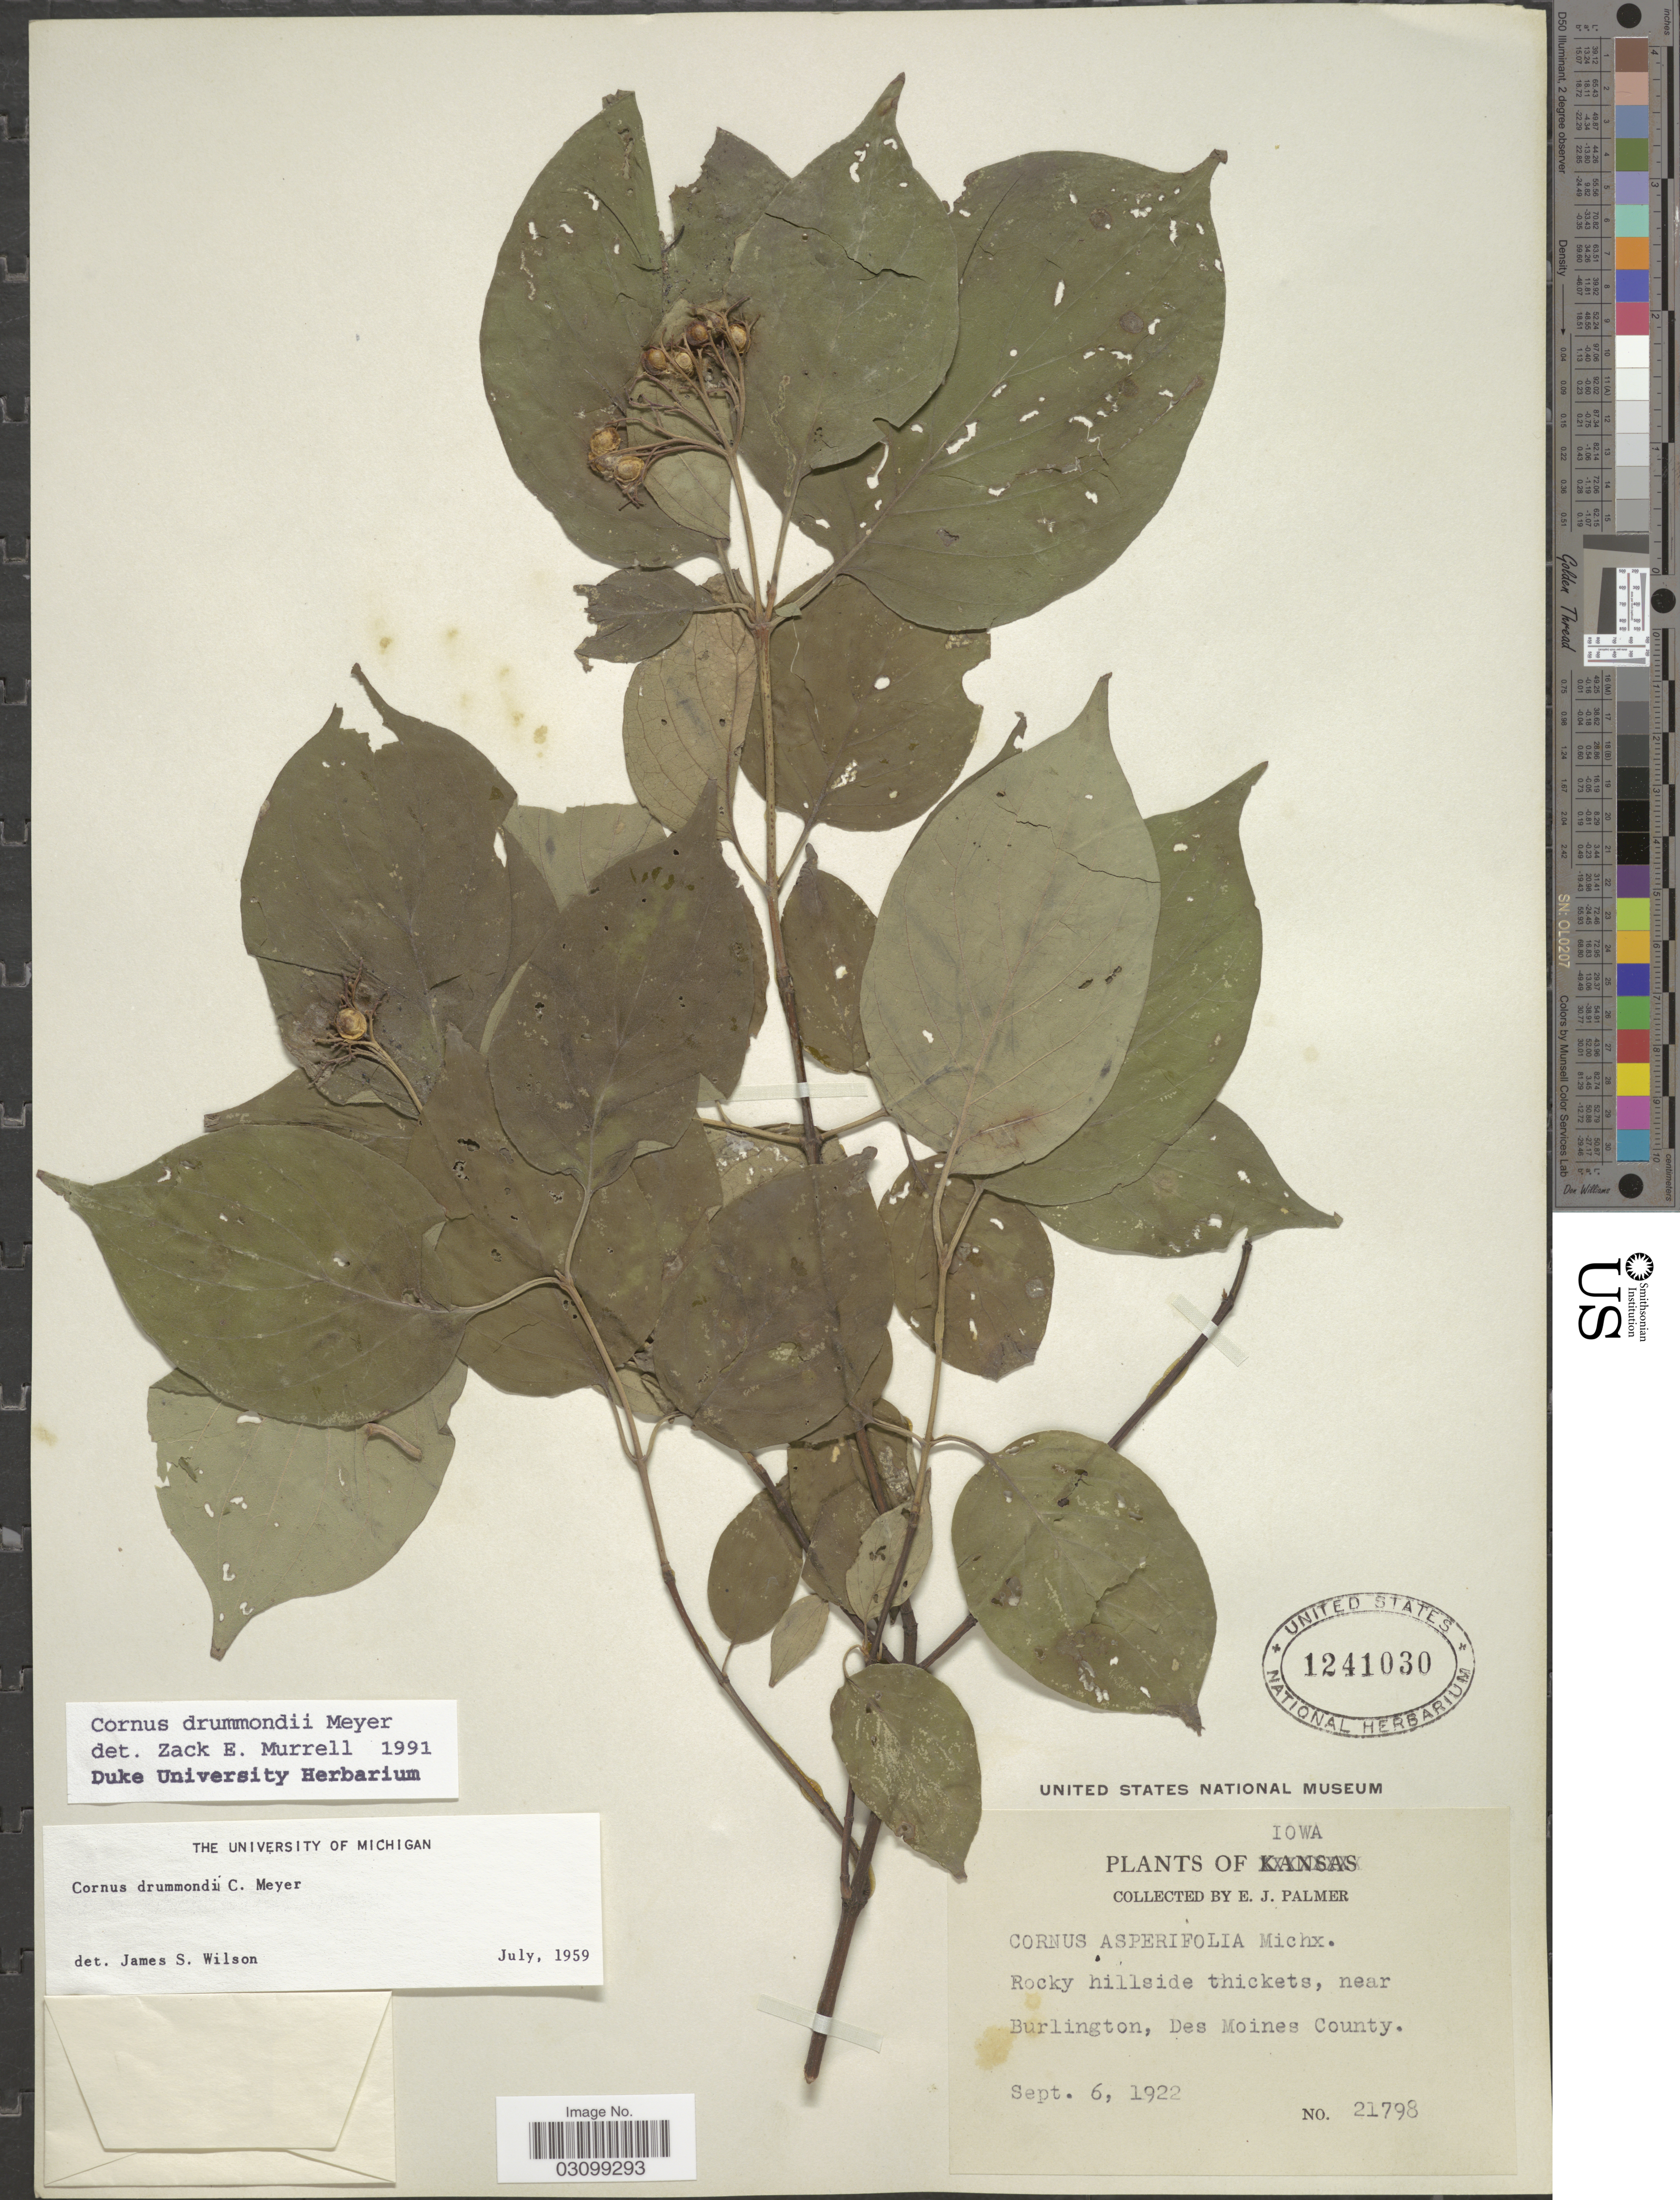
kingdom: Plantae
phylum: Tracheophyta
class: Magnoliopsida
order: Cornales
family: Cornaceae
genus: Cornus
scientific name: Cornus drummondii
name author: C.A. Mey.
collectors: E. J. Palmer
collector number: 21798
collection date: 1922-09-06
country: United States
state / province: Iowa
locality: Rocky hillside thickets, near Burlington, Des Moines County.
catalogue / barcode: US 1241030